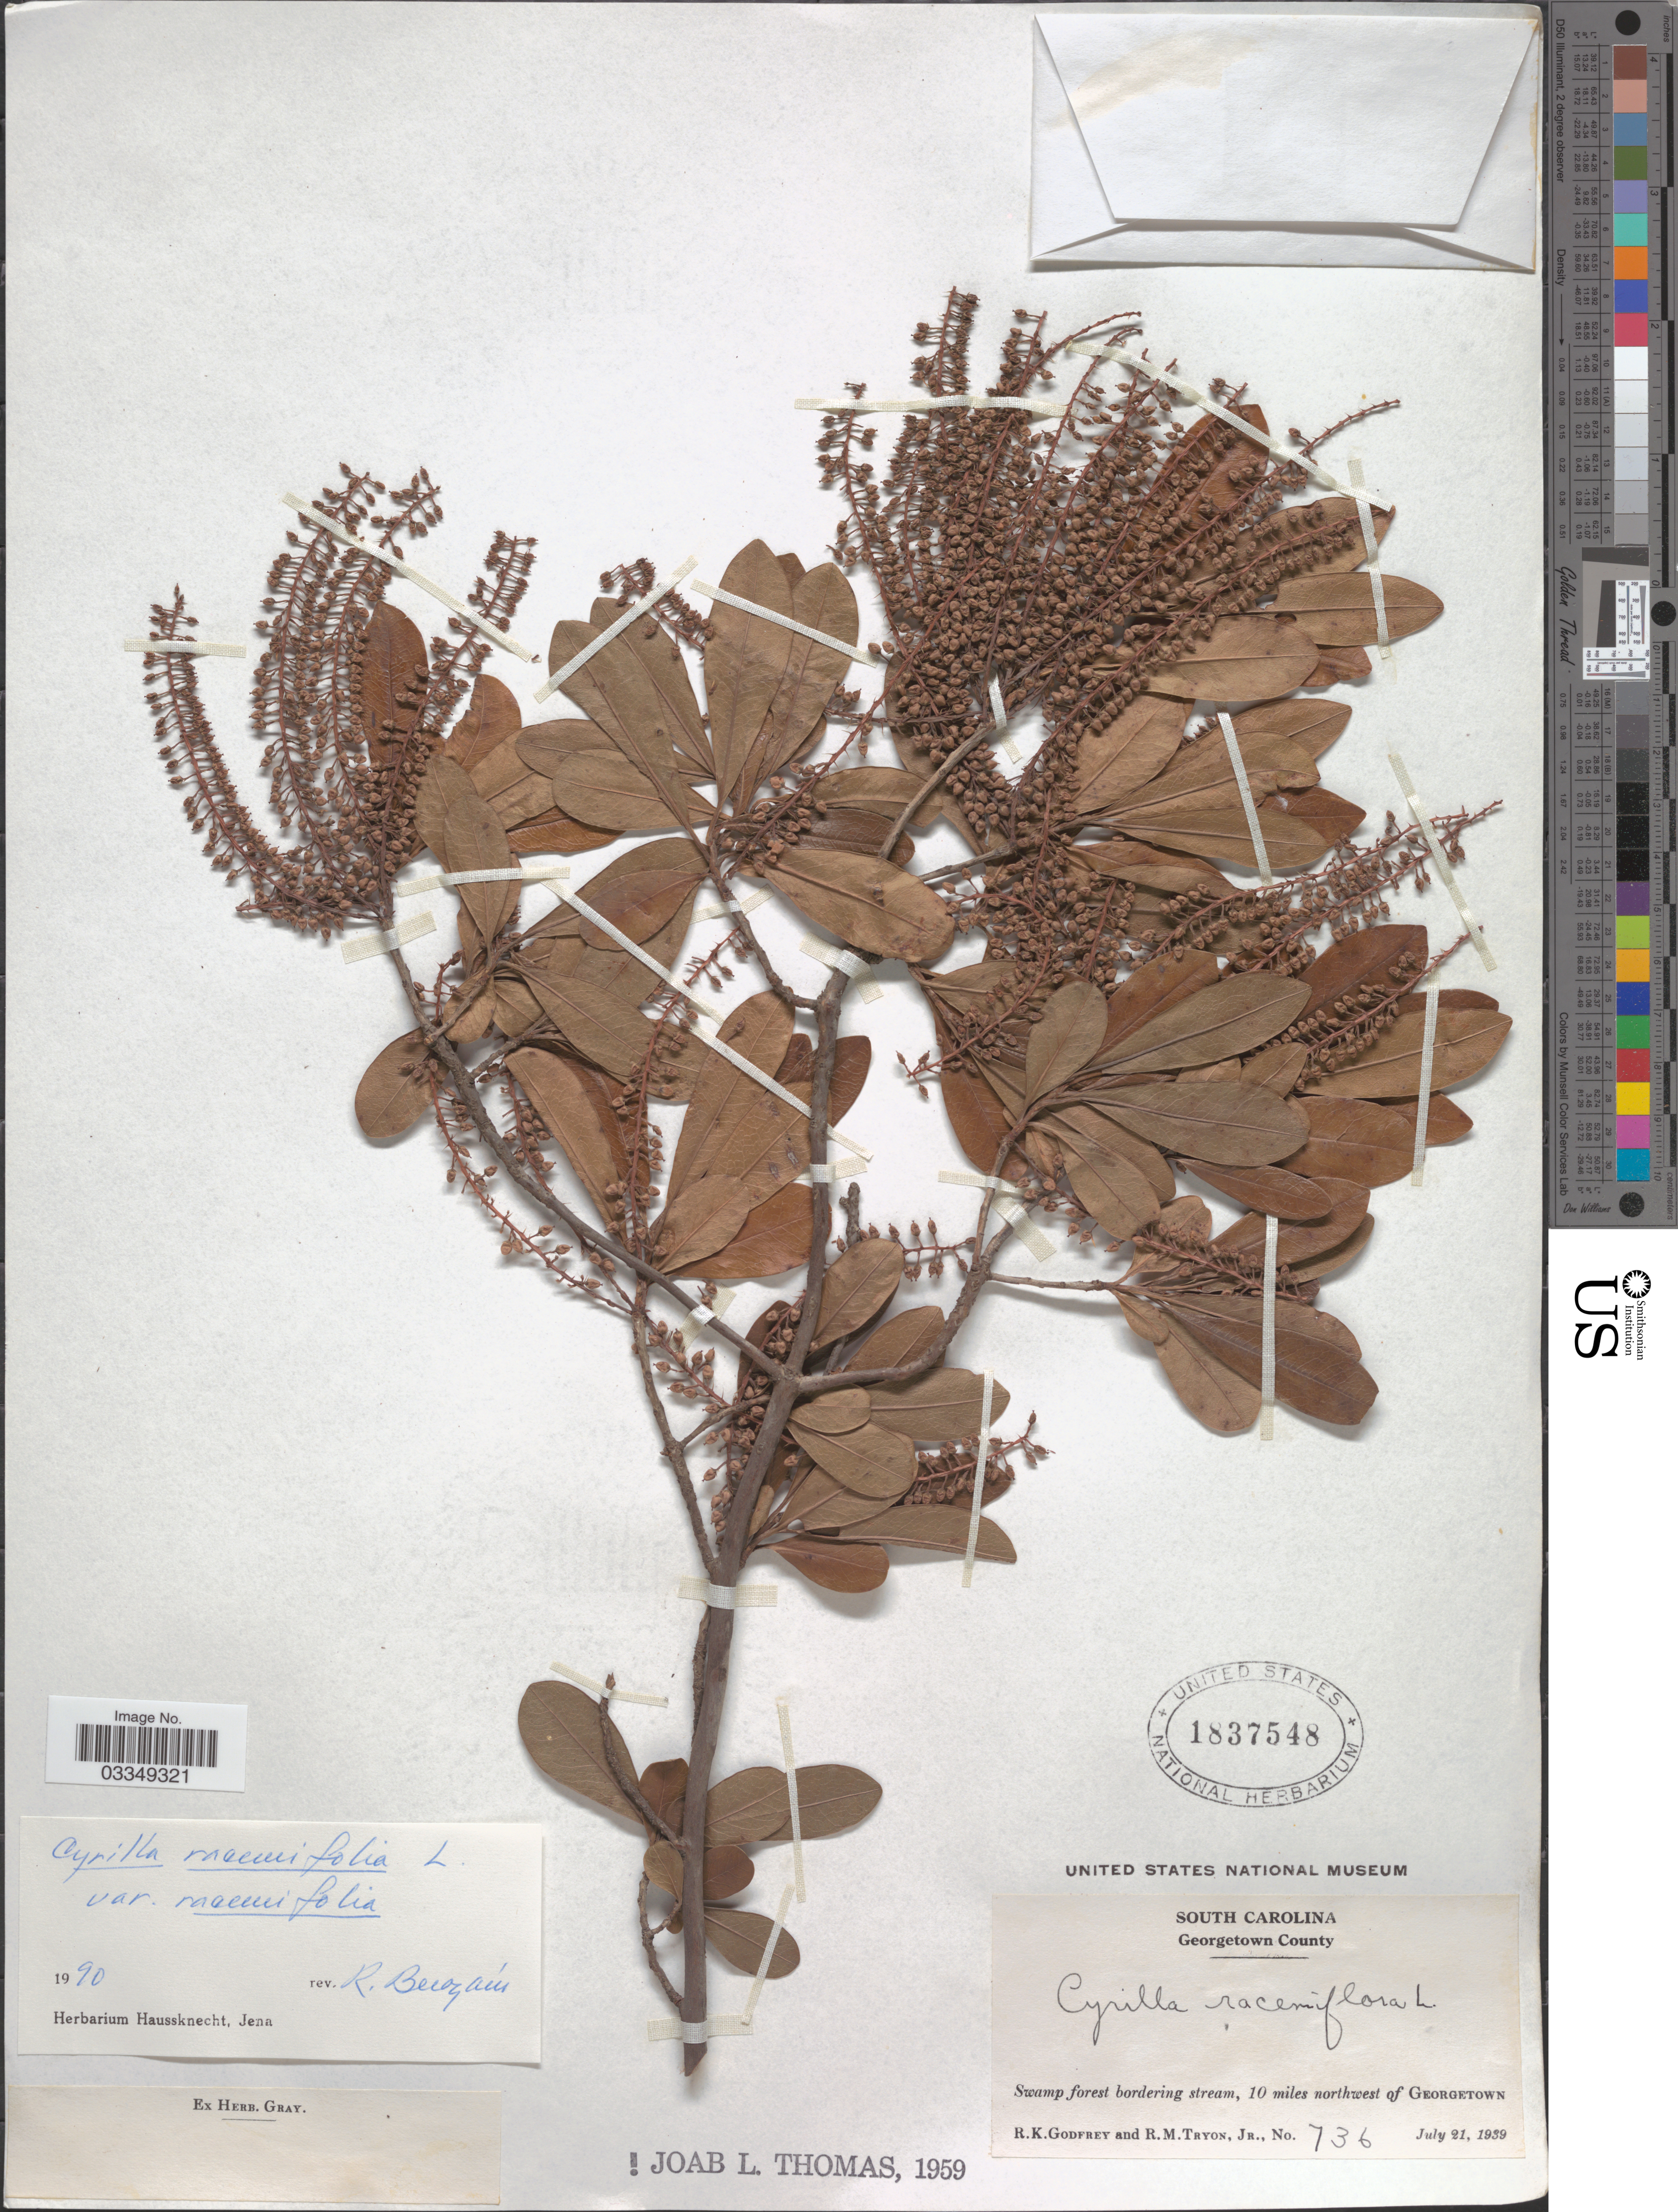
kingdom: Plantae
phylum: Tracheophyta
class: Magnoliopsida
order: Ericales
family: Cyrillaceae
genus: Cyrilla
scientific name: Cyrilla racemiflora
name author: L.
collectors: R. K. Godfrey & R. Tryon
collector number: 736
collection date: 1939-07-21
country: United States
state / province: South Carolina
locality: Georgetown County. 10 miles northwest of Georgetown.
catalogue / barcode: US 1837548